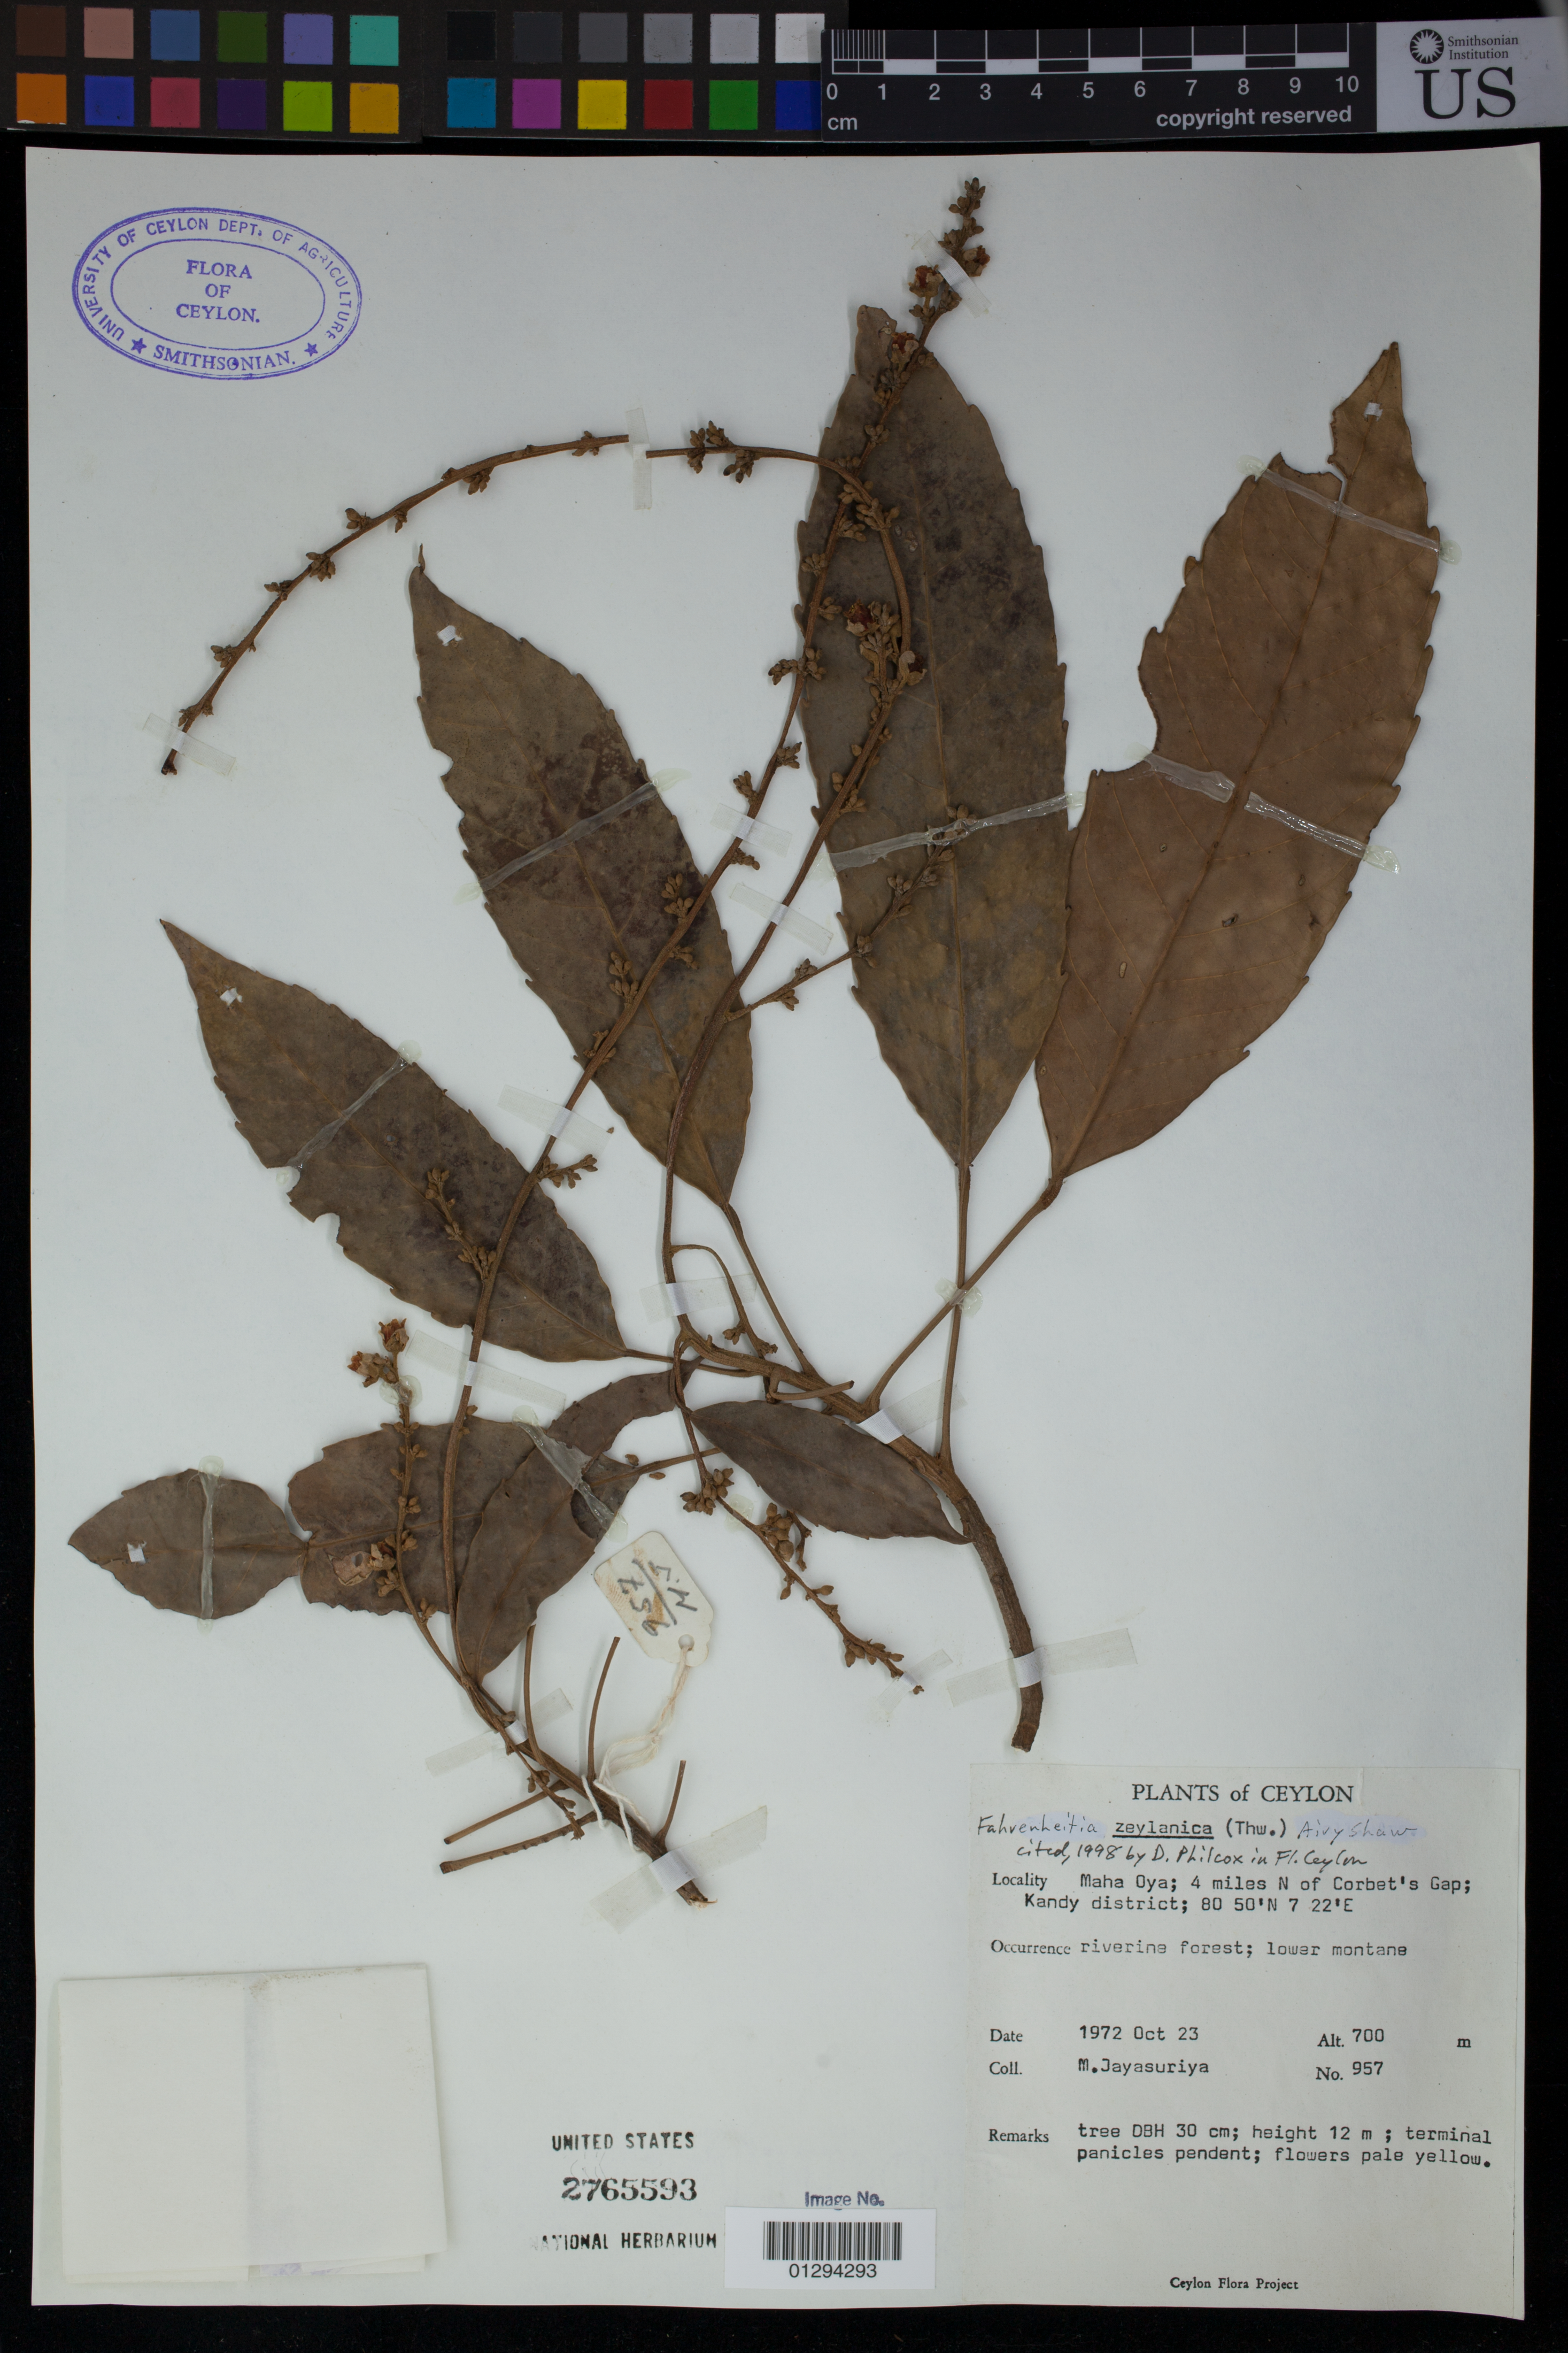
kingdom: Plantae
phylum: Tracheophyta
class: Magnoliopsida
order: Malpighiales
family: Euphorbiaceae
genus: Fahrenheitia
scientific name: Fahrenheitia zeylanica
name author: (Thwaites) Airy Shaw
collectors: M. Jayasuriya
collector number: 957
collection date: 1972-10-23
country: Sri Lanka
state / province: Central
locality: Maha Oya; 4 miles N of Corbet's Gap; Kandy district.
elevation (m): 700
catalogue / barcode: US 2765593